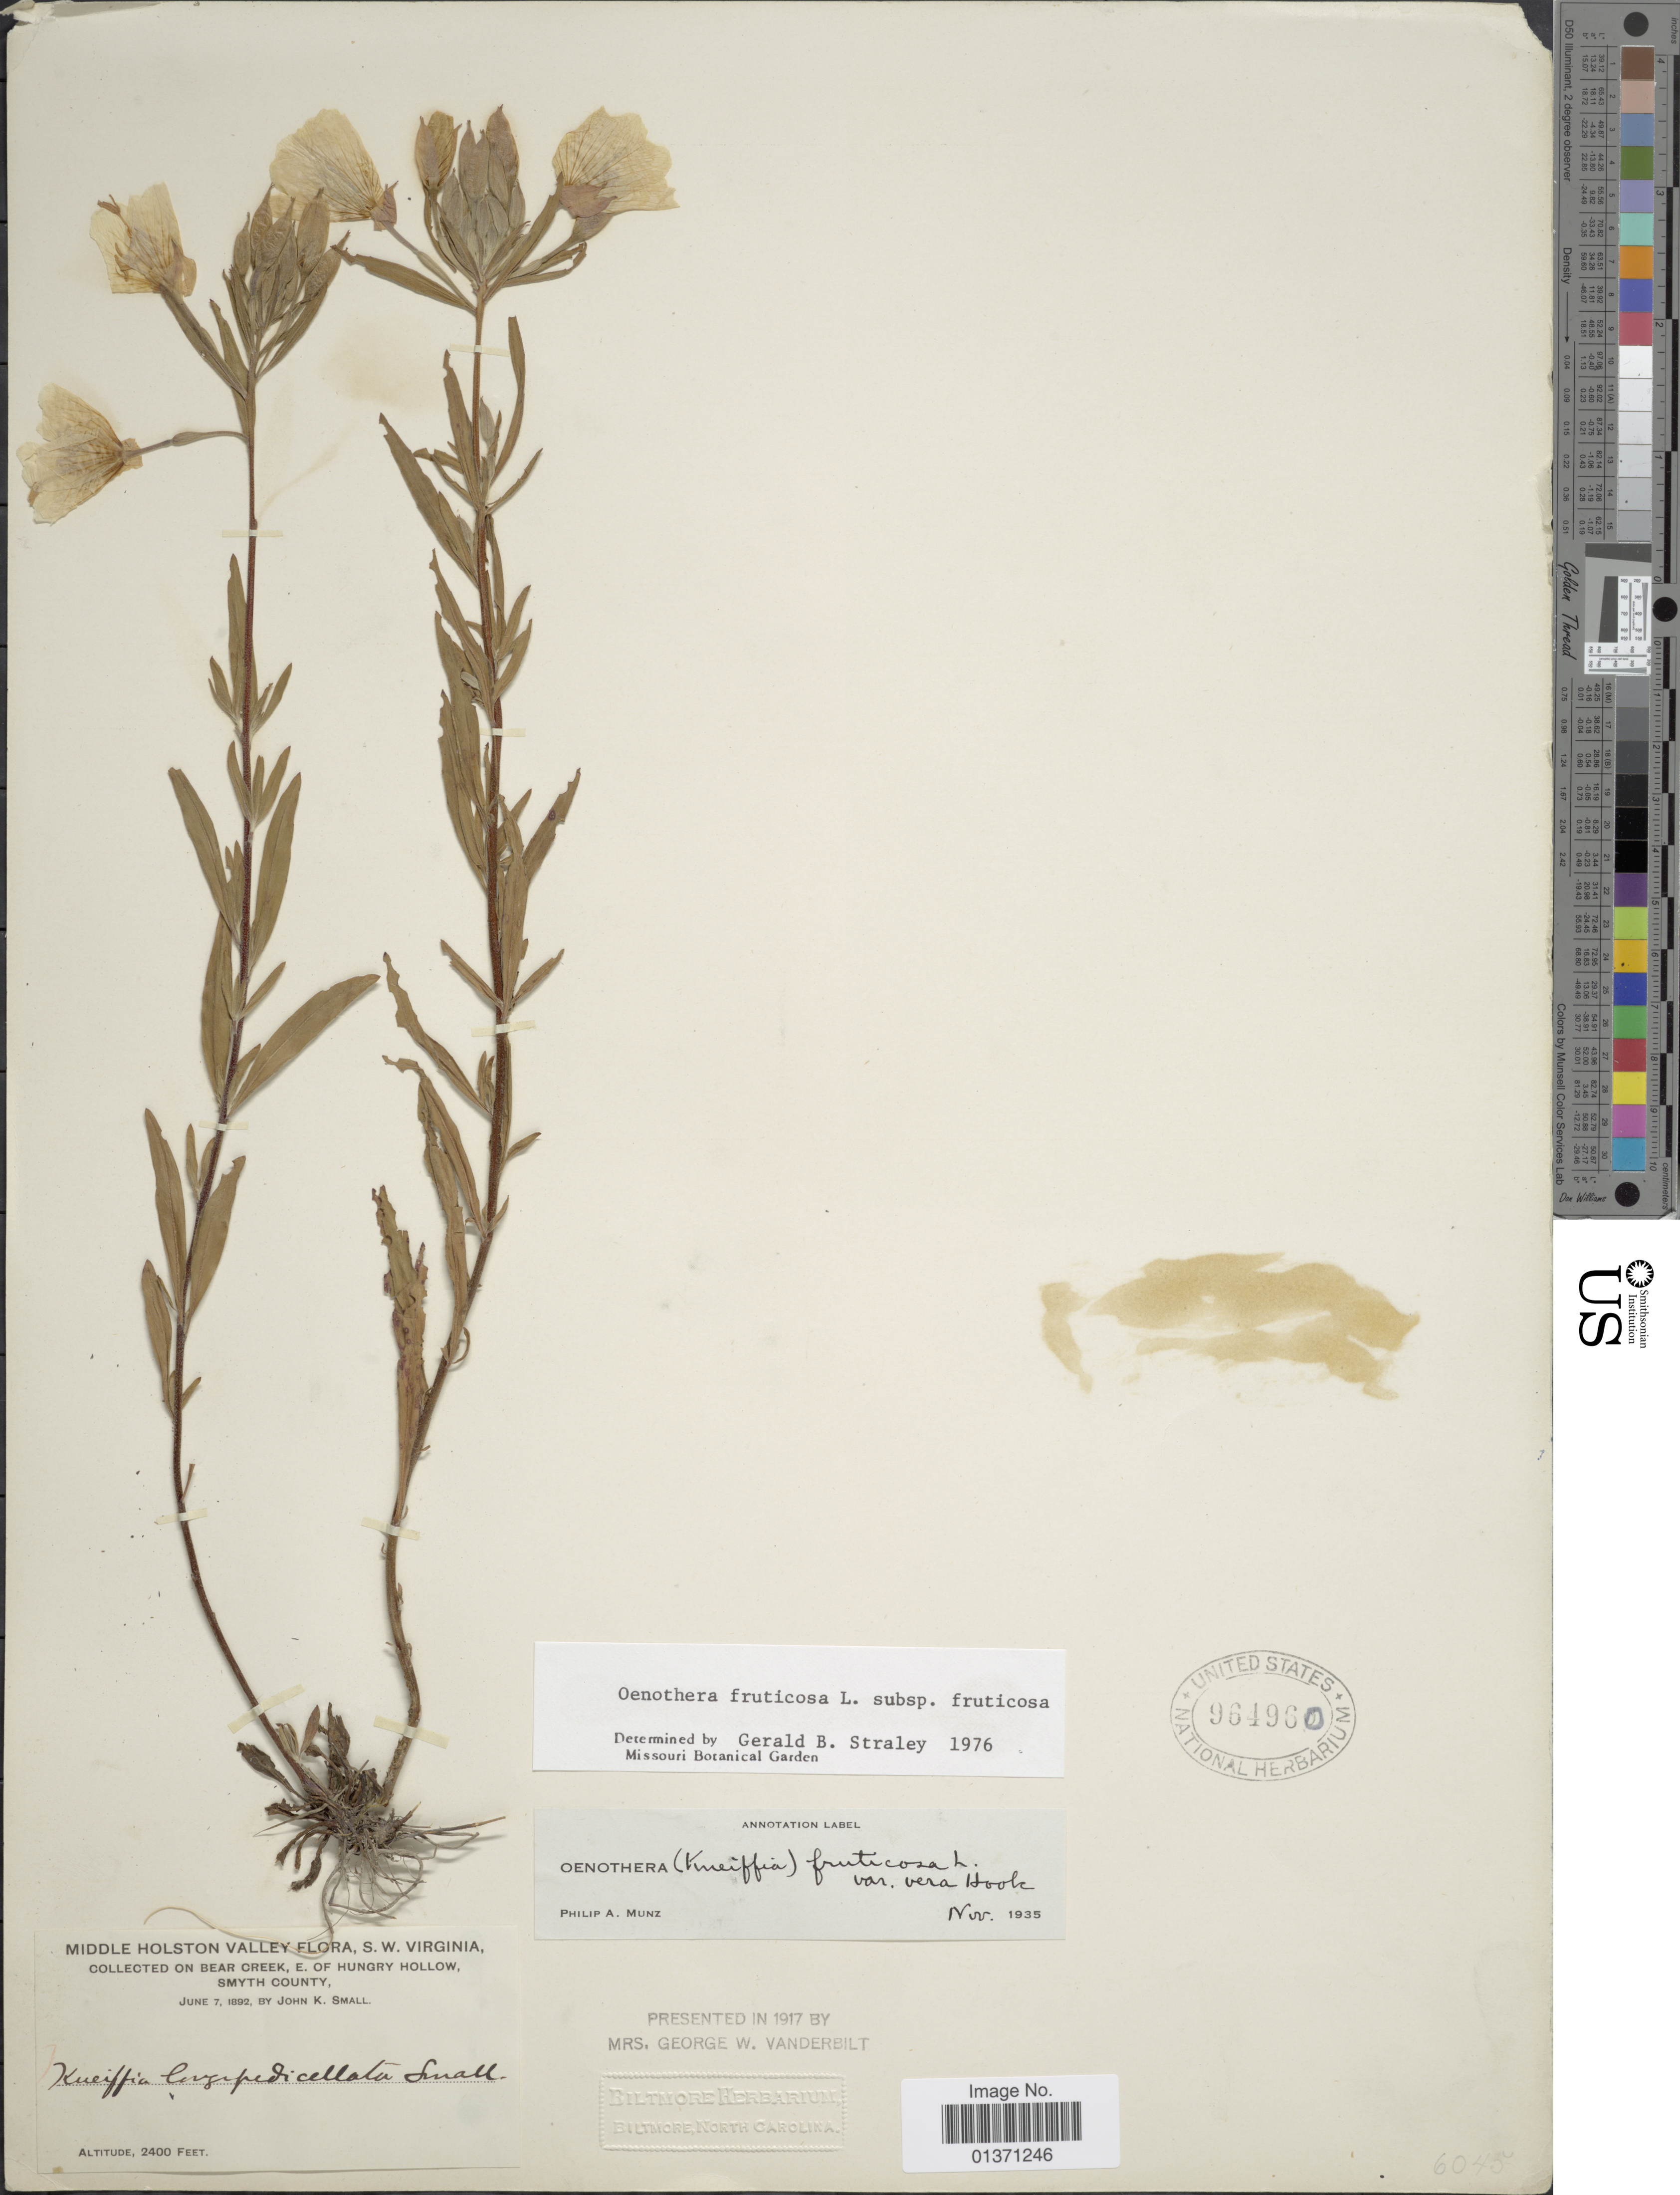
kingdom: Plantae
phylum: Tracheophyta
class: Magnoliopsida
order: Myrtales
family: Onagraceae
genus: Oenothera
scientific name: Oenothera fruticosa subsp. fruticosa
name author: L.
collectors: J. K. Small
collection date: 1892-06-07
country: United States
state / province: Virginia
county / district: Smyth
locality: Middle Holston Valley Flora, S.W. Virginia, on Bear Creek, E. of Hungry Hollow, Smyth County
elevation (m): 732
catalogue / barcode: US 964960